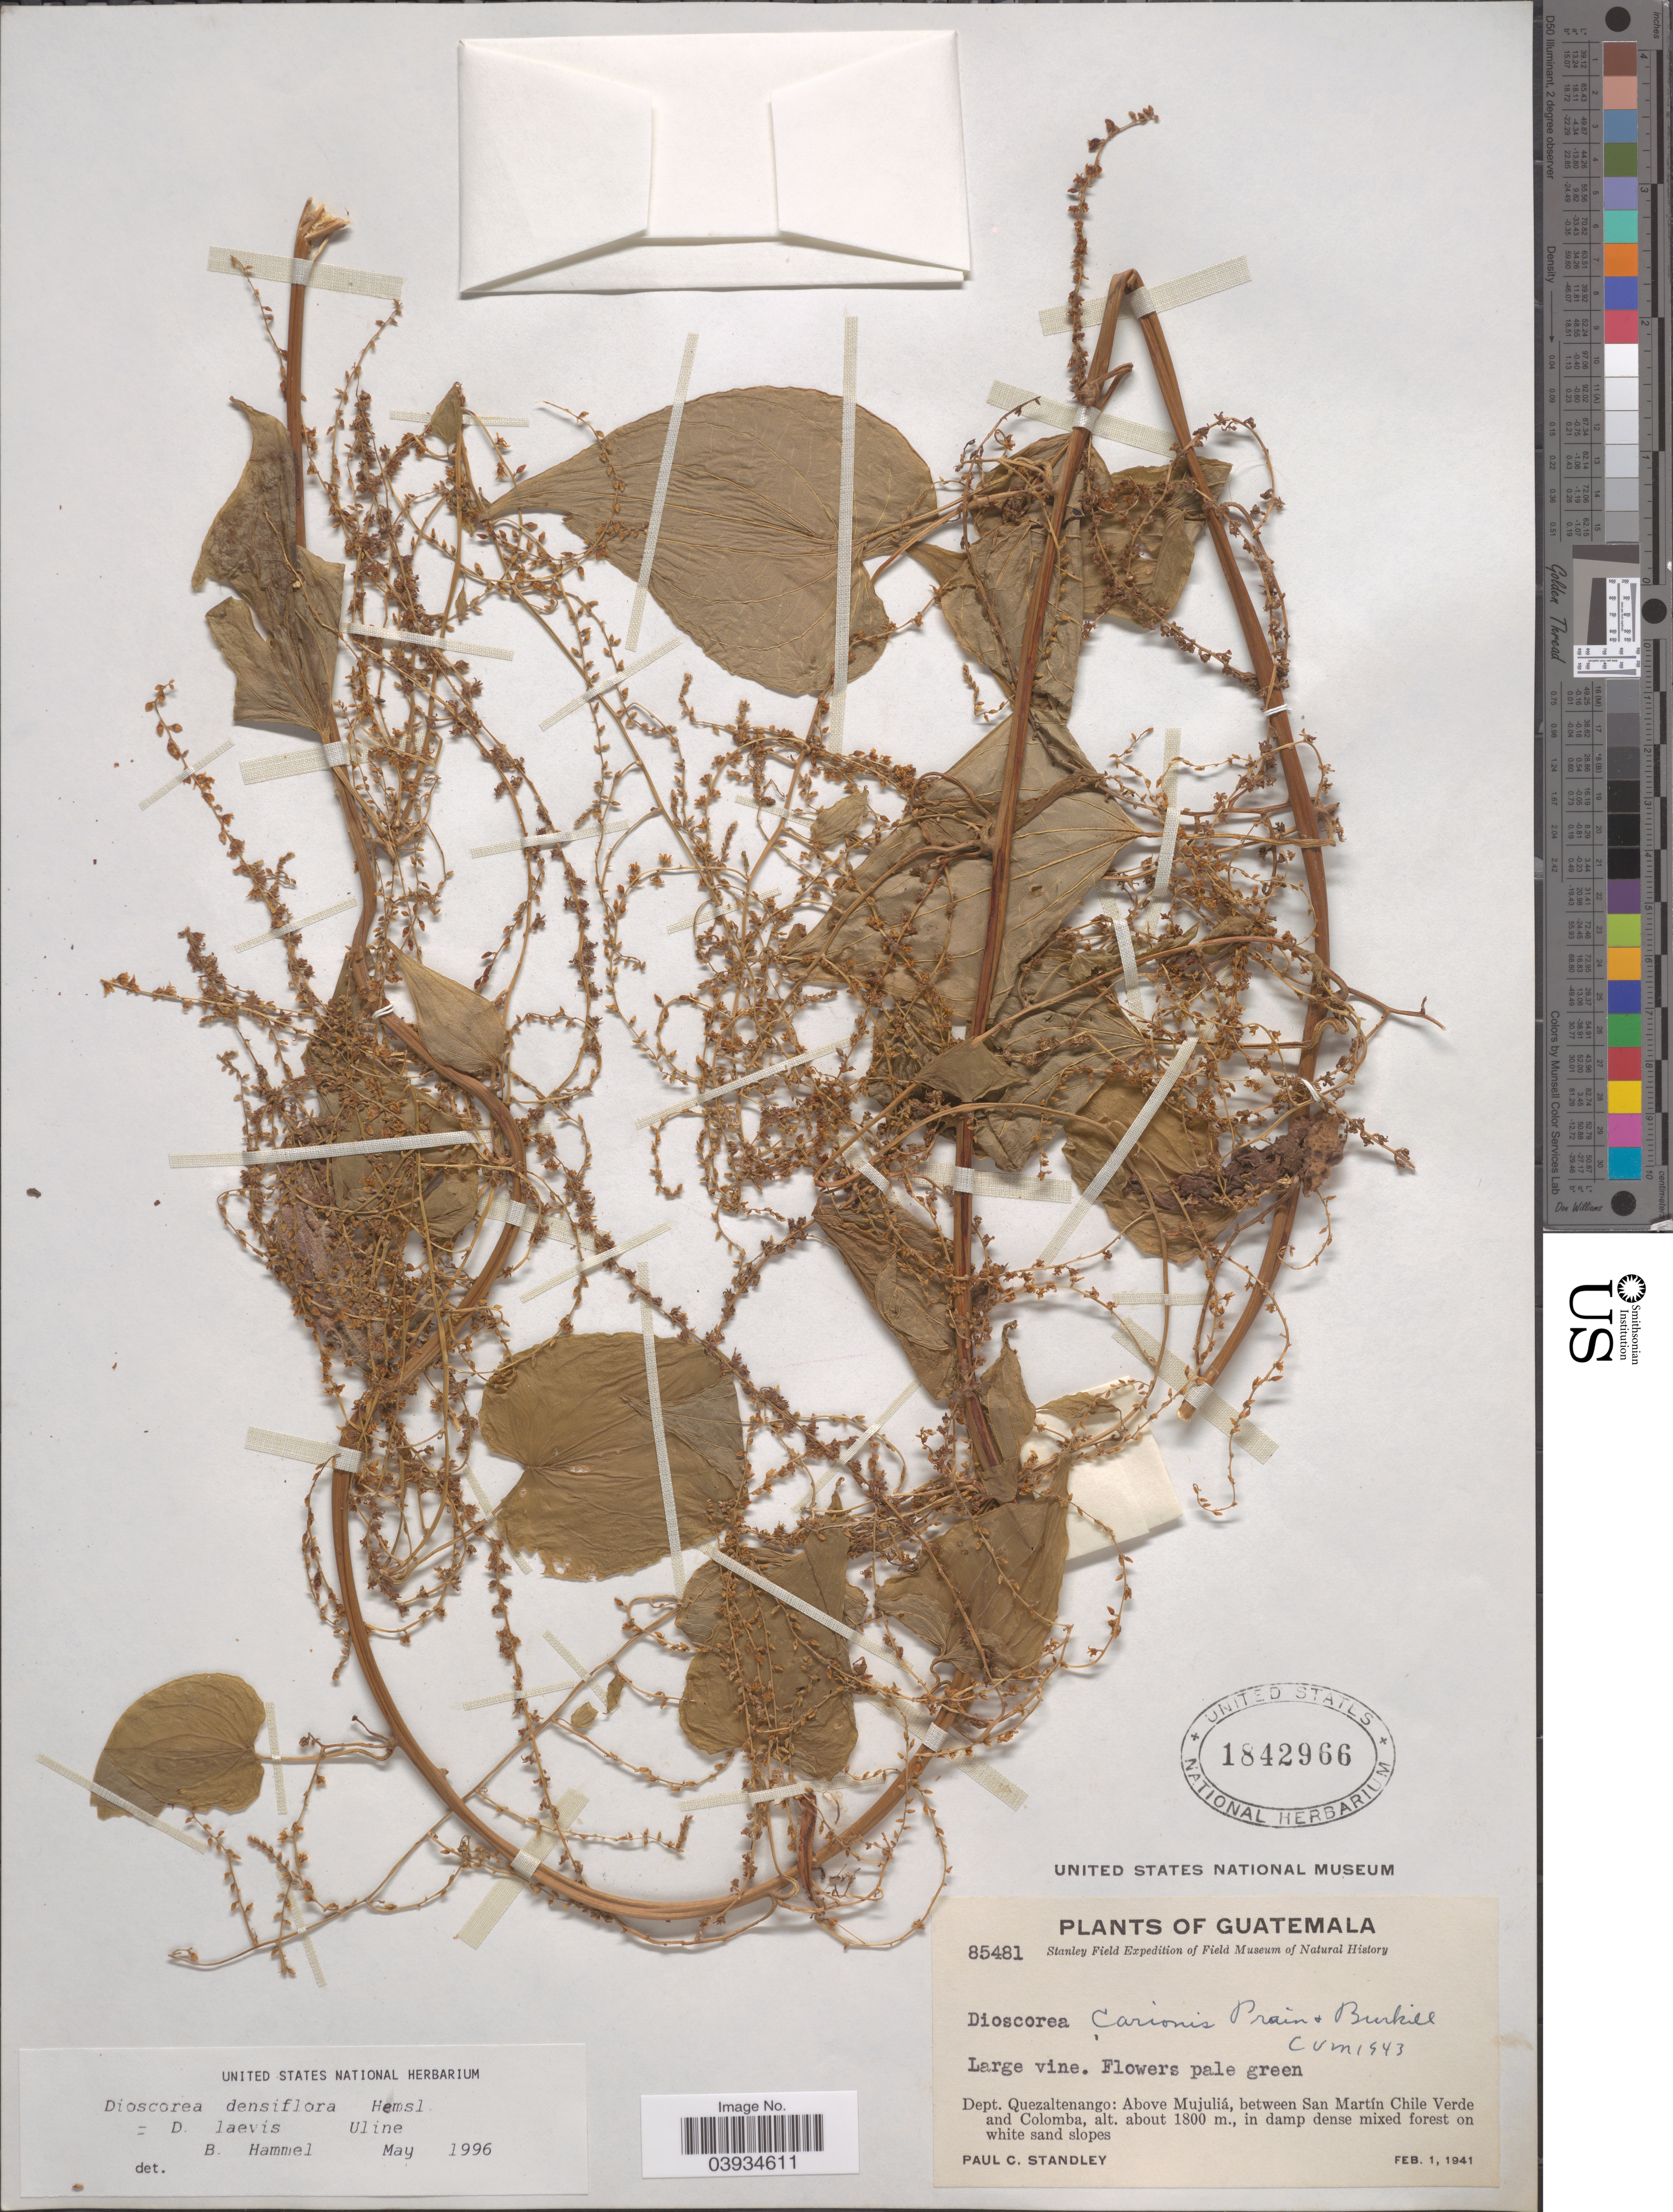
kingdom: Plantae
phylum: Tracheophyta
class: Liliopsida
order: Dioscoreales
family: Dioscoreaceae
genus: Dioscorea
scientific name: Dioscorea laevis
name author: Uline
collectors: P. C. Standley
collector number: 85481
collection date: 1941-02-01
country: Guatemala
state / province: Quetzaltenango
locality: Dept. Quezaltenango: Above Mujuliá, between San Martín Chile Verde and Colomba.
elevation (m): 1800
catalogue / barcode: US 1842966